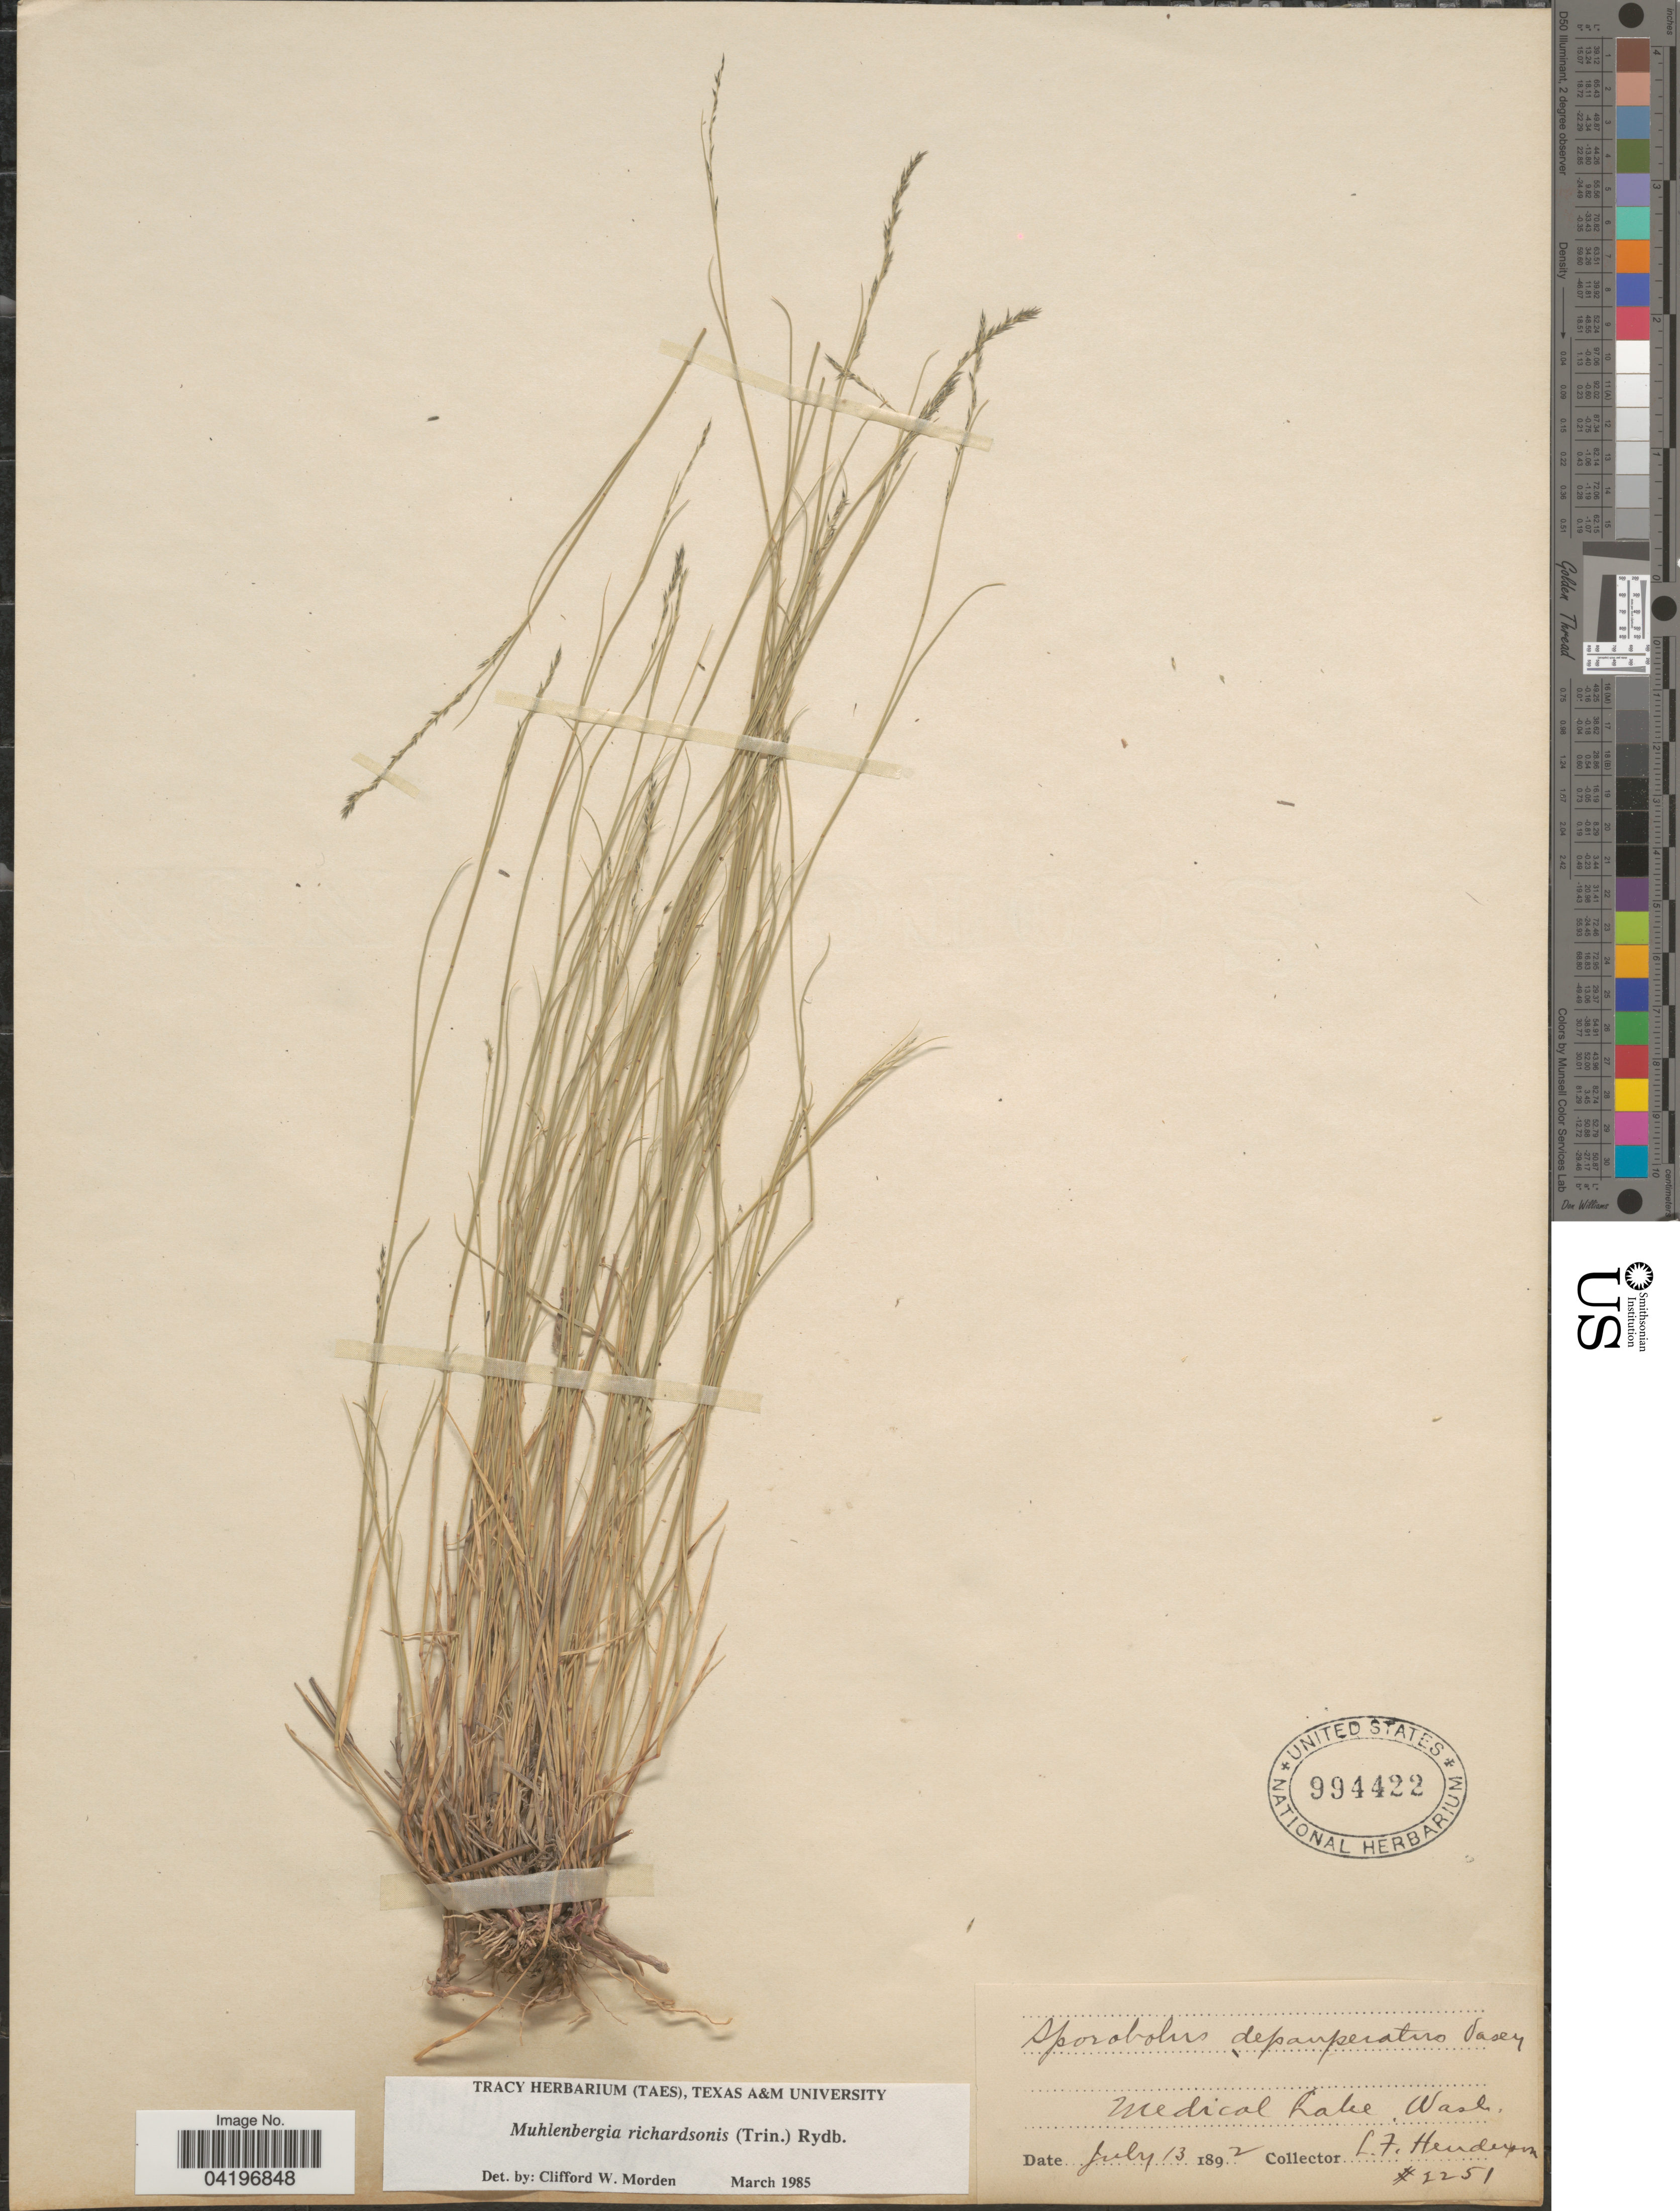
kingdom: Plantae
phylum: Tracheophyta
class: Liliopsida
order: Poales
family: Poaceae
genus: Muhlenbergia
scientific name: Muhlenbergia richardsonis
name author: (Trin.) Rydb.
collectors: L. Henderson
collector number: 2251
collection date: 1892-07-13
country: United States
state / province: Washington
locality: Medical Lake.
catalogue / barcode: US 994422